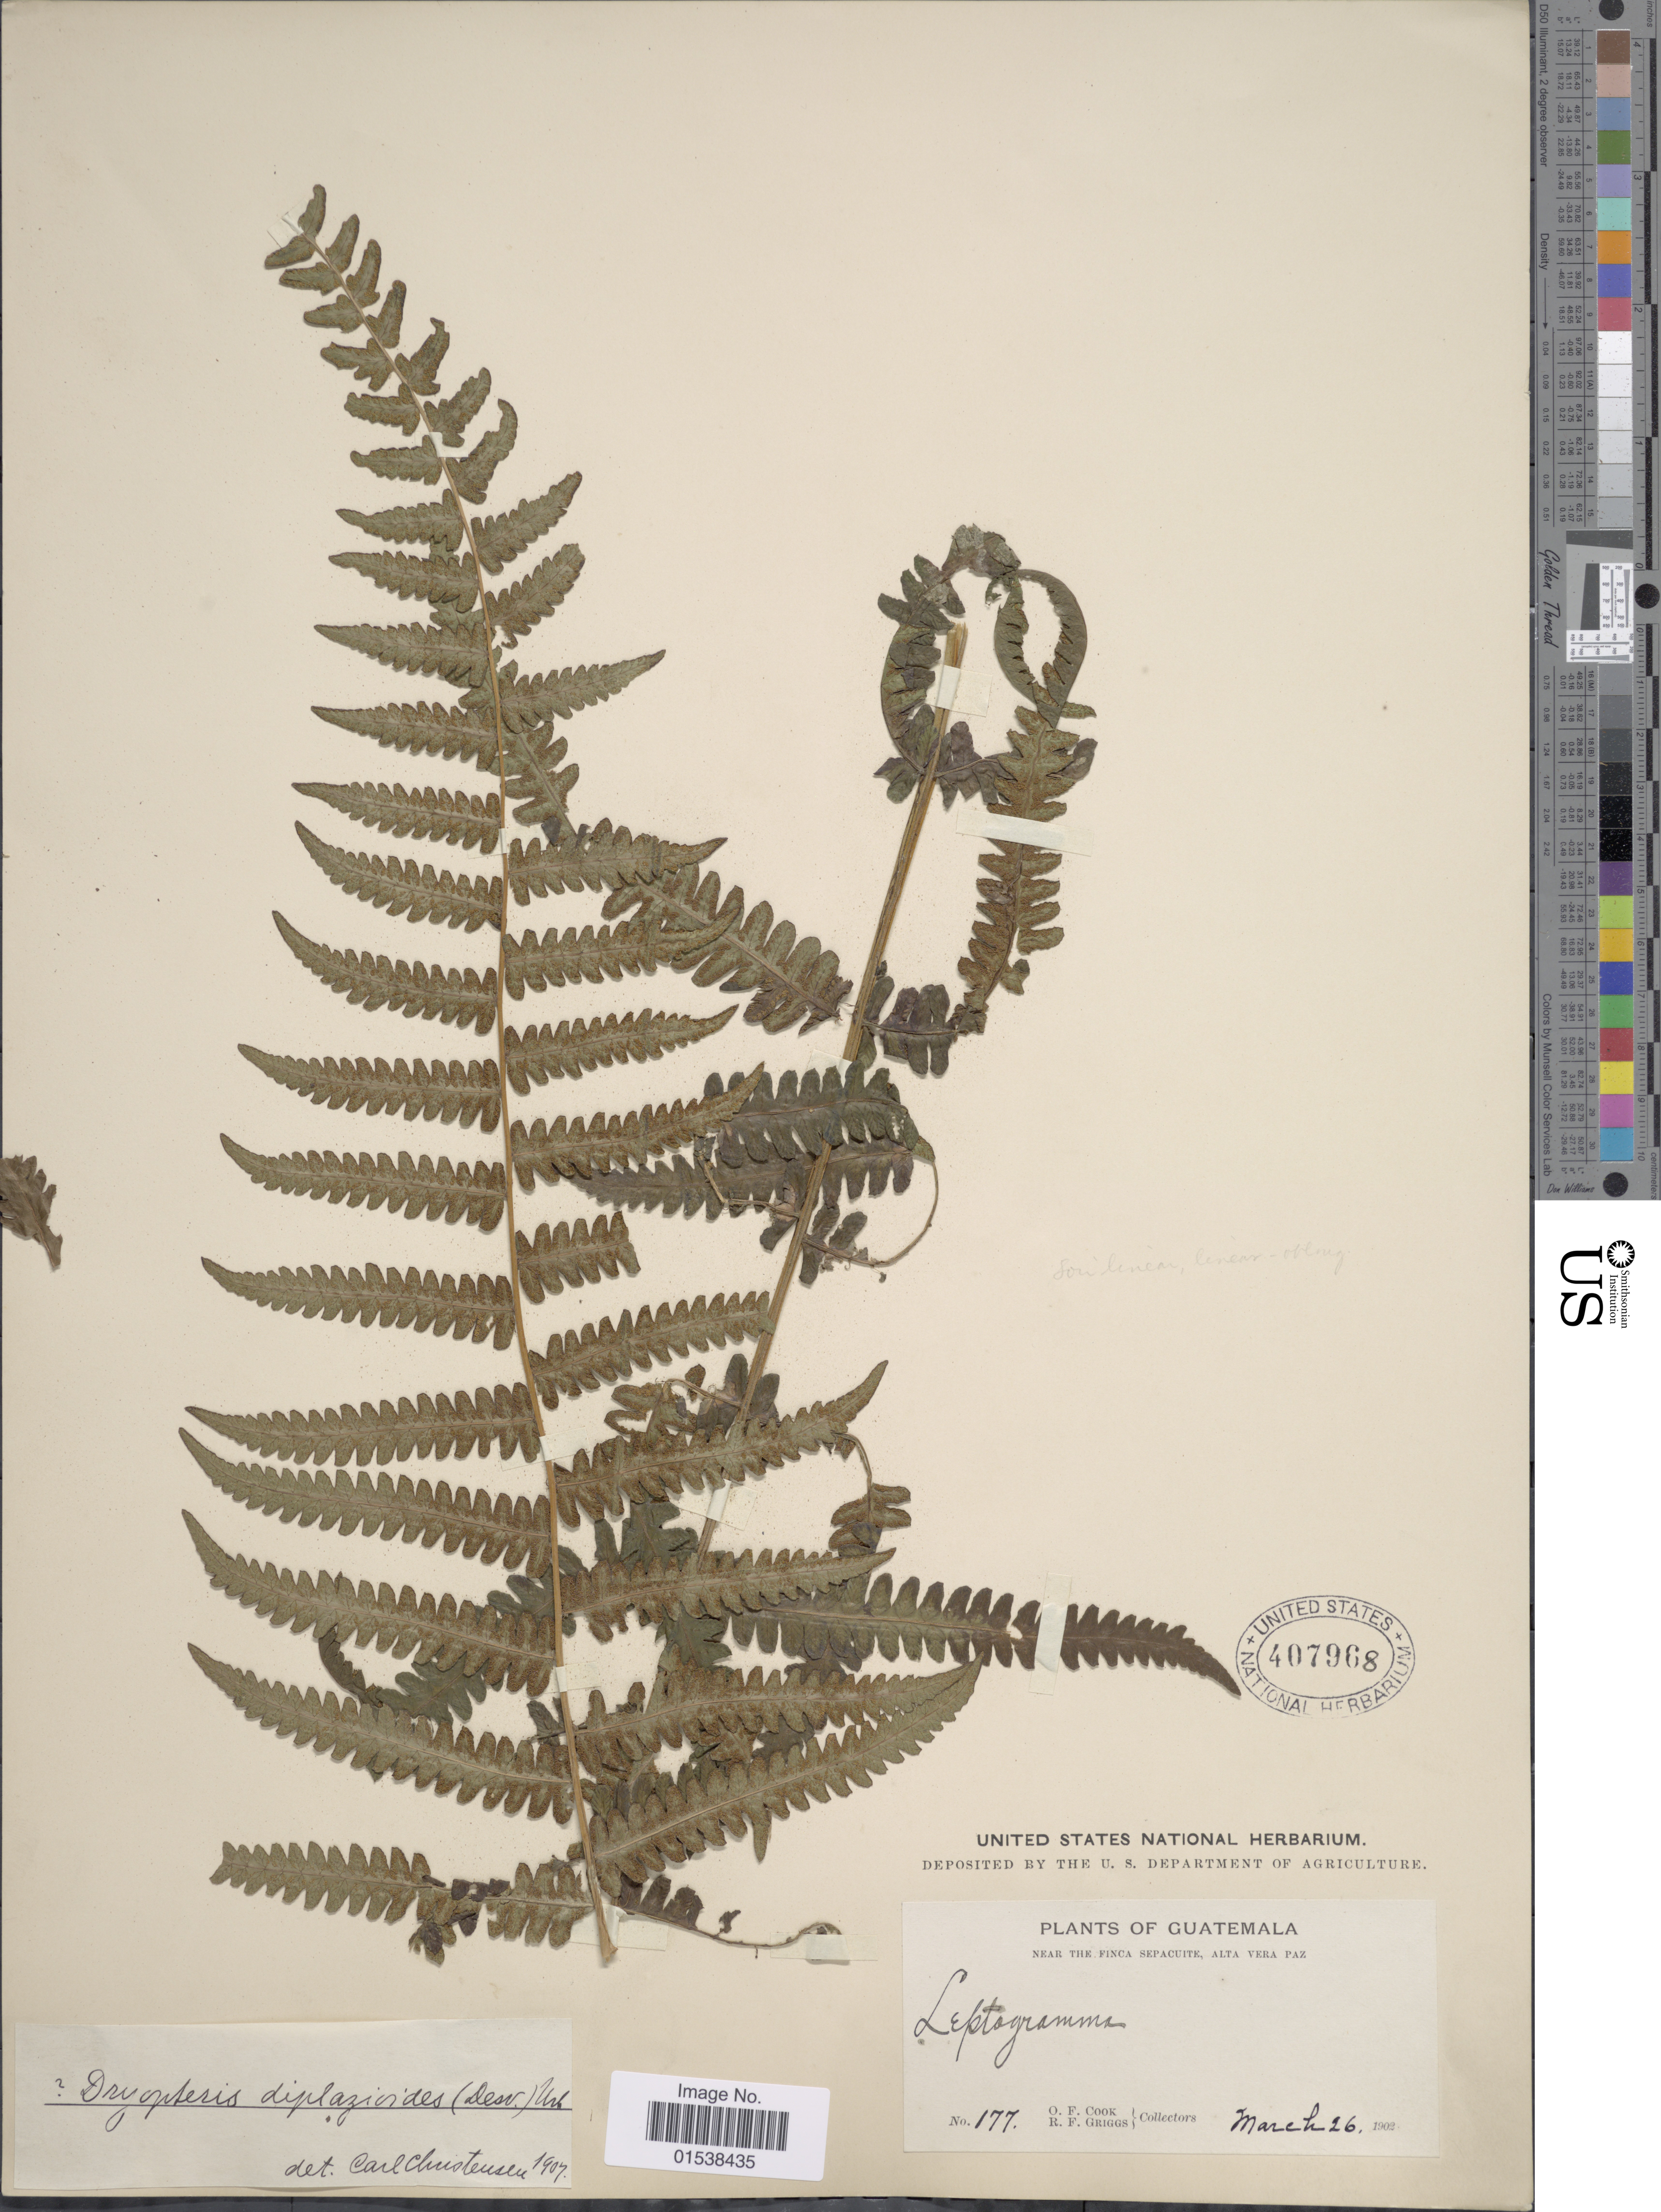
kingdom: Plantae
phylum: Tracheophyta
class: Polypodiopsida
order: Polypodiales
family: Thelypteridaceae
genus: Amauropelta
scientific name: Amauropelta linkiana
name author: (C. Presl) Pic. Serm.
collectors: O. F. Cook & R. F. Griggs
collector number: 177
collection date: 1902-03-26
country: Guatemala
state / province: Alta Verapaz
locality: Near the Finca Sepacuite, Alta Vera Paz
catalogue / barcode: US 407968